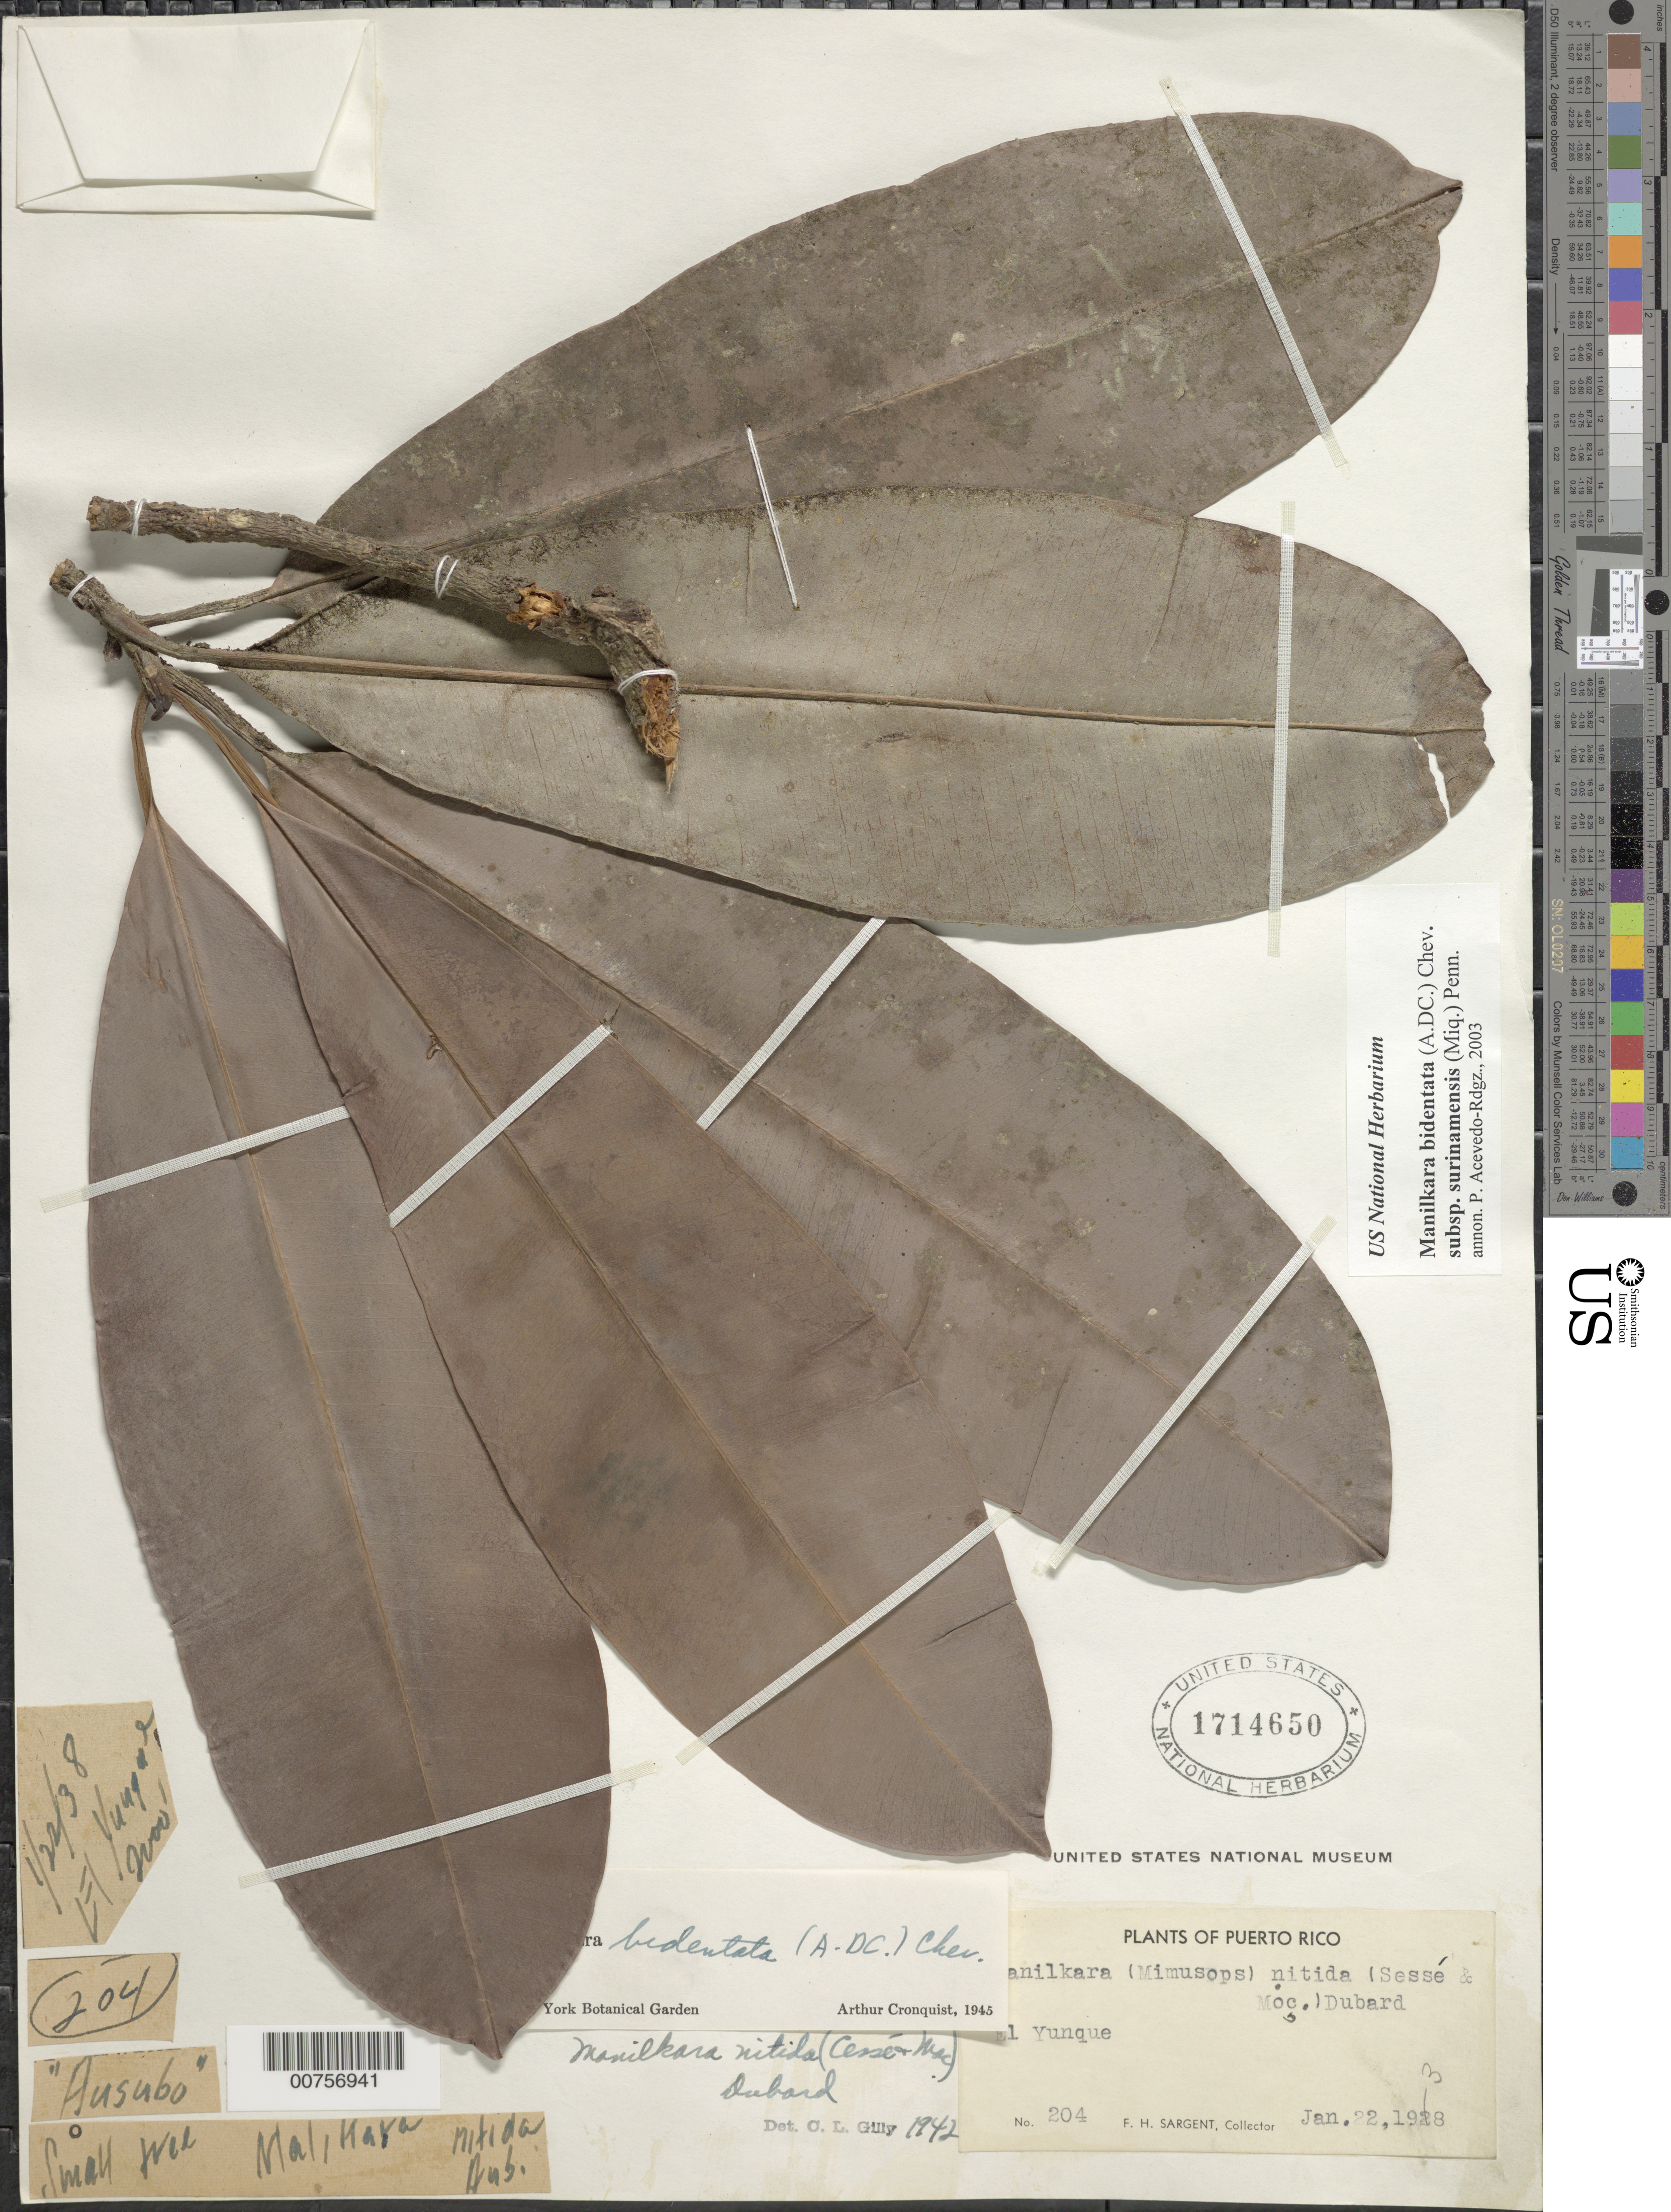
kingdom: Plantae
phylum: Tracheophyta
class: Magnoliopsida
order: Ericales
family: Sapotaceae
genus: Manilkara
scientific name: Manilkara bidentata subsp. surinamensis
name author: (Miq.) T.D. Penn.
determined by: Acevedo-Rodríguez, P., (BOT), Smithsonian Institution - National Museum of Natural History (UNITED STATES)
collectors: F. H. Sargent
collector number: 204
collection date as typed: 22 Jan 1938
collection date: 1938-01-22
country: Puerto Rico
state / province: Río Grande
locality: El Yunque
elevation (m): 610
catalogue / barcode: US 1714650